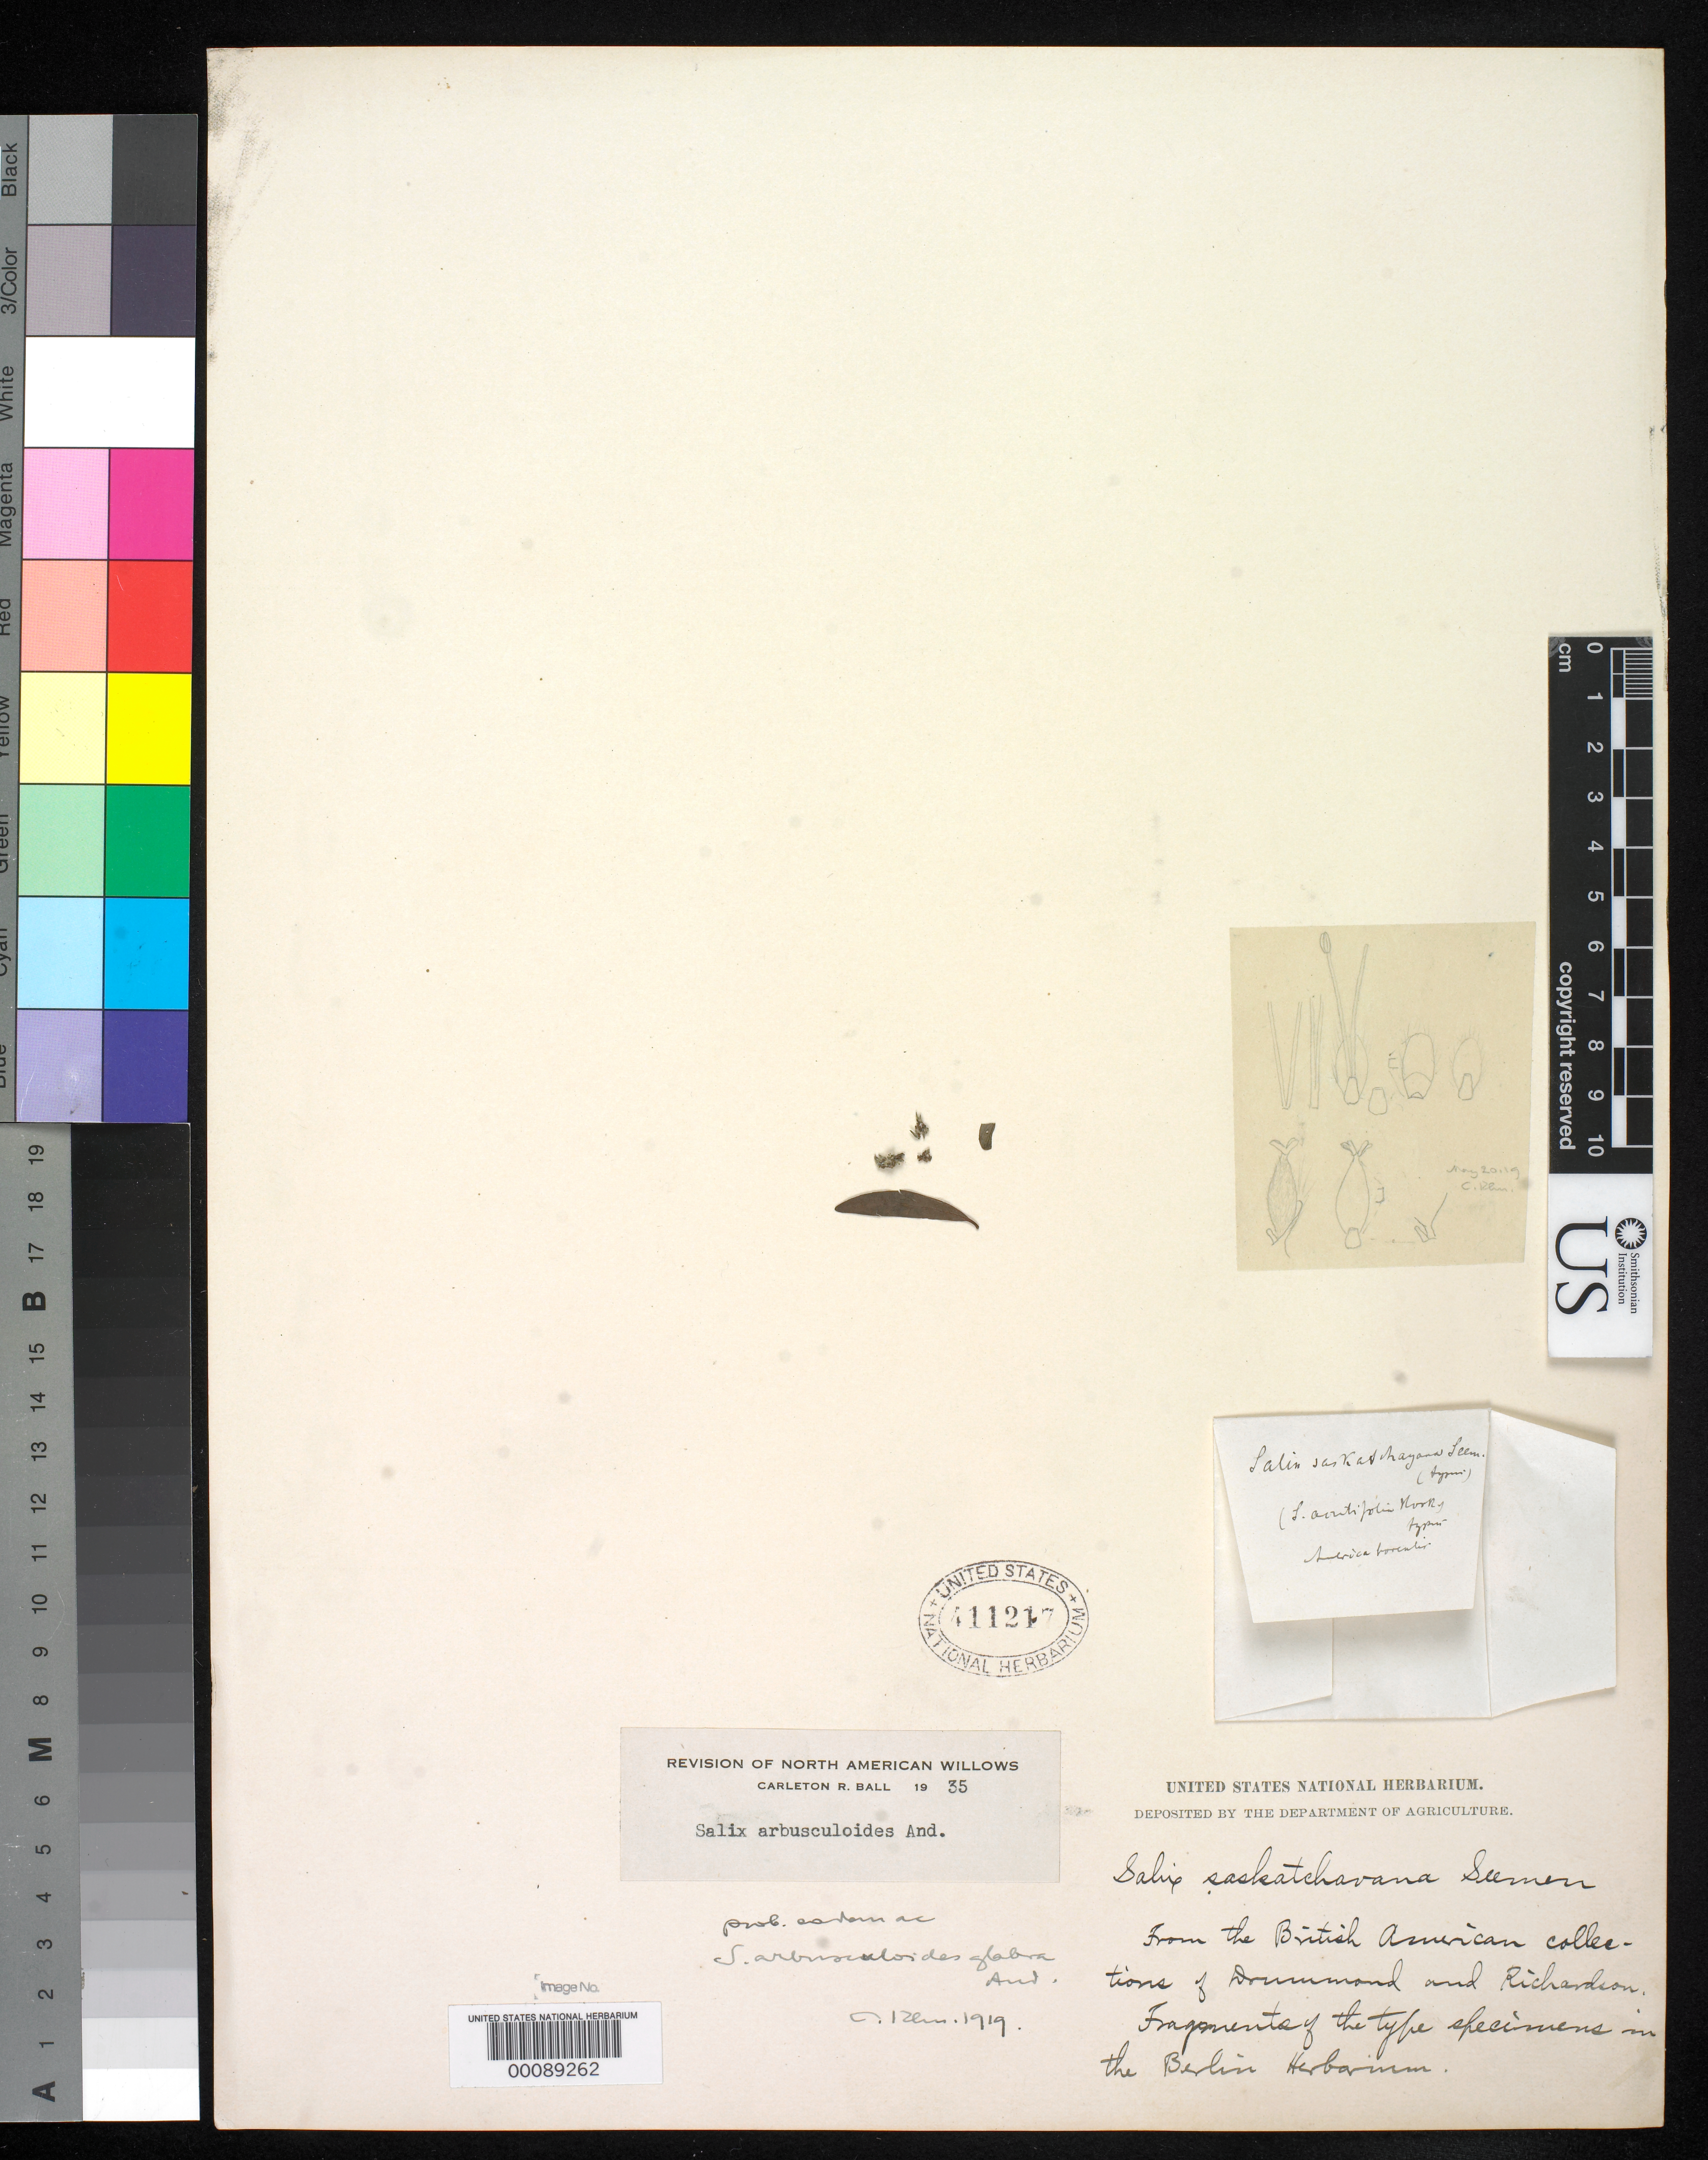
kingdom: Plantae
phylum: Tracheophyta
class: Magnoliopsida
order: Malpighiales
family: Salicaceae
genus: Salix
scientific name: Salix saskatchavana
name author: Seemen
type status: Type Material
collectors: -. Drummond & -- Richardson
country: Canada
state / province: Saskatchewan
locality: "Saskatchawanto Fort Franklin on the Mackenzie River".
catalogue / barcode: US 411217